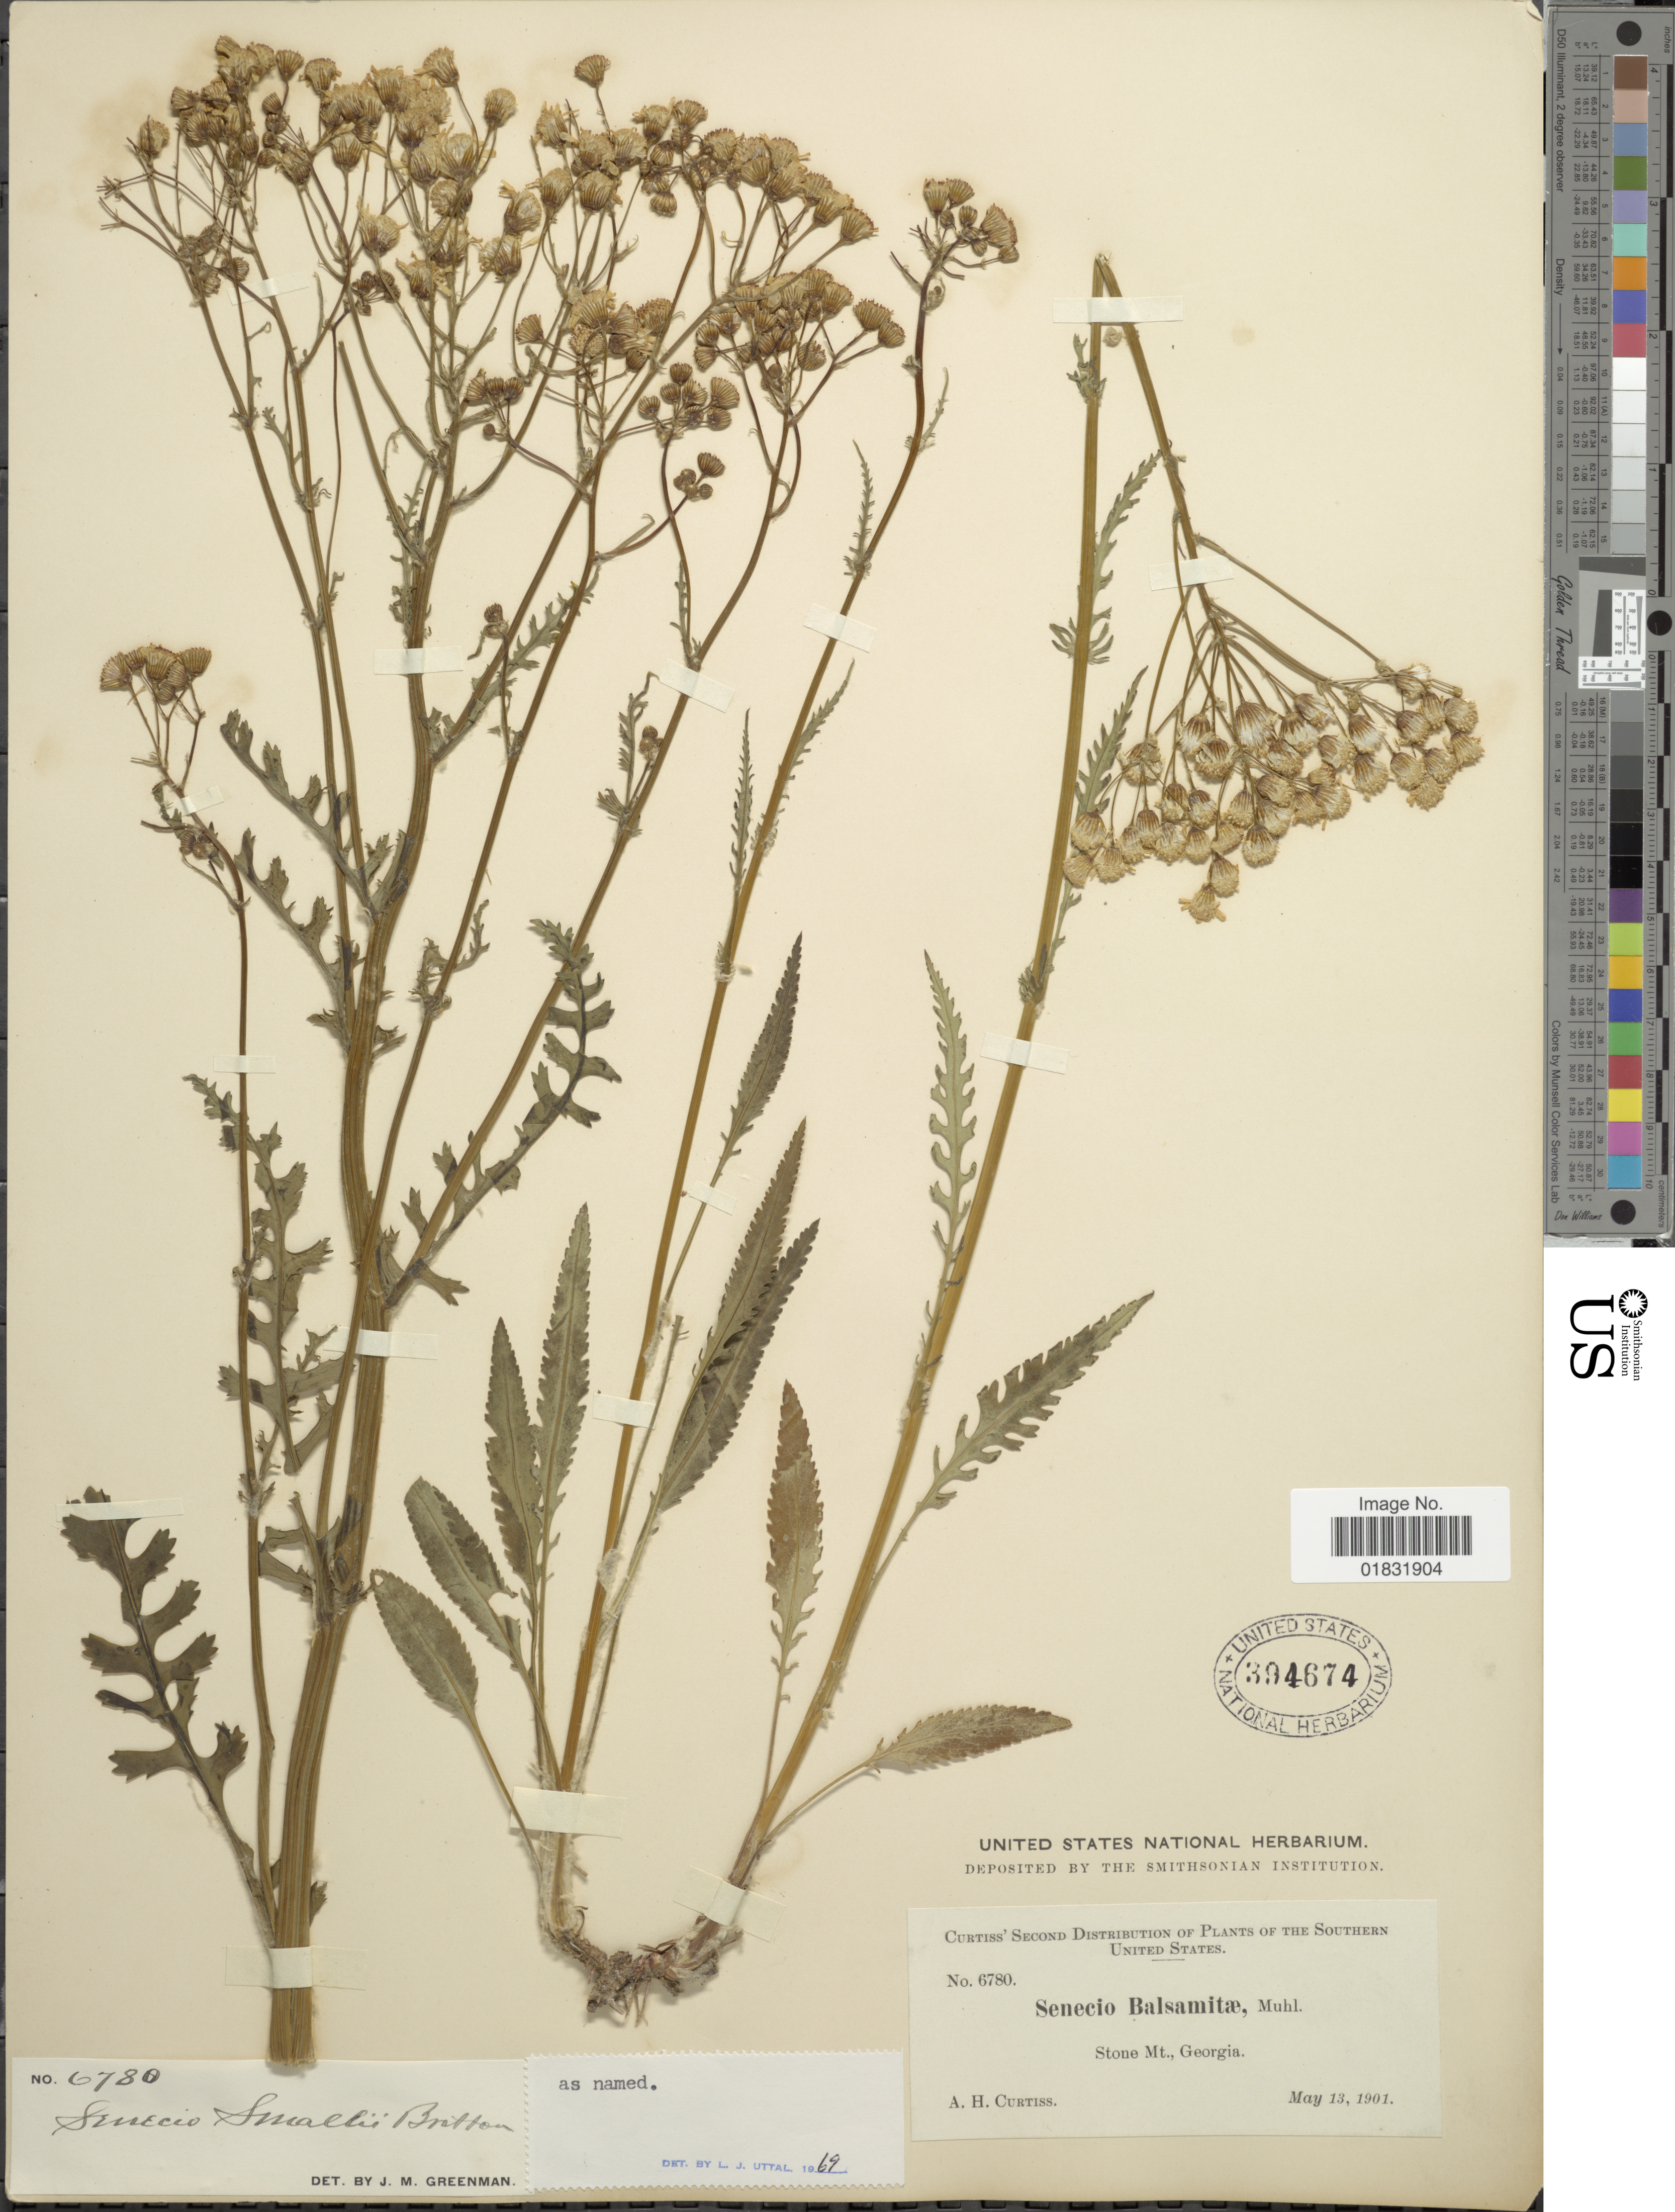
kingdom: Plantae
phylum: Tracheophyta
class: Magnoliopsida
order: Asterales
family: Asteraceae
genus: Packera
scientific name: Packera smallii Britton comb ined.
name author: Britton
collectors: A. H. Curtiss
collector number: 6780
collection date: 1901-05-13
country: United States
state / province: Georgia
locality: The Southern United States, Stone Mt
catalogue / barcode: US 394674